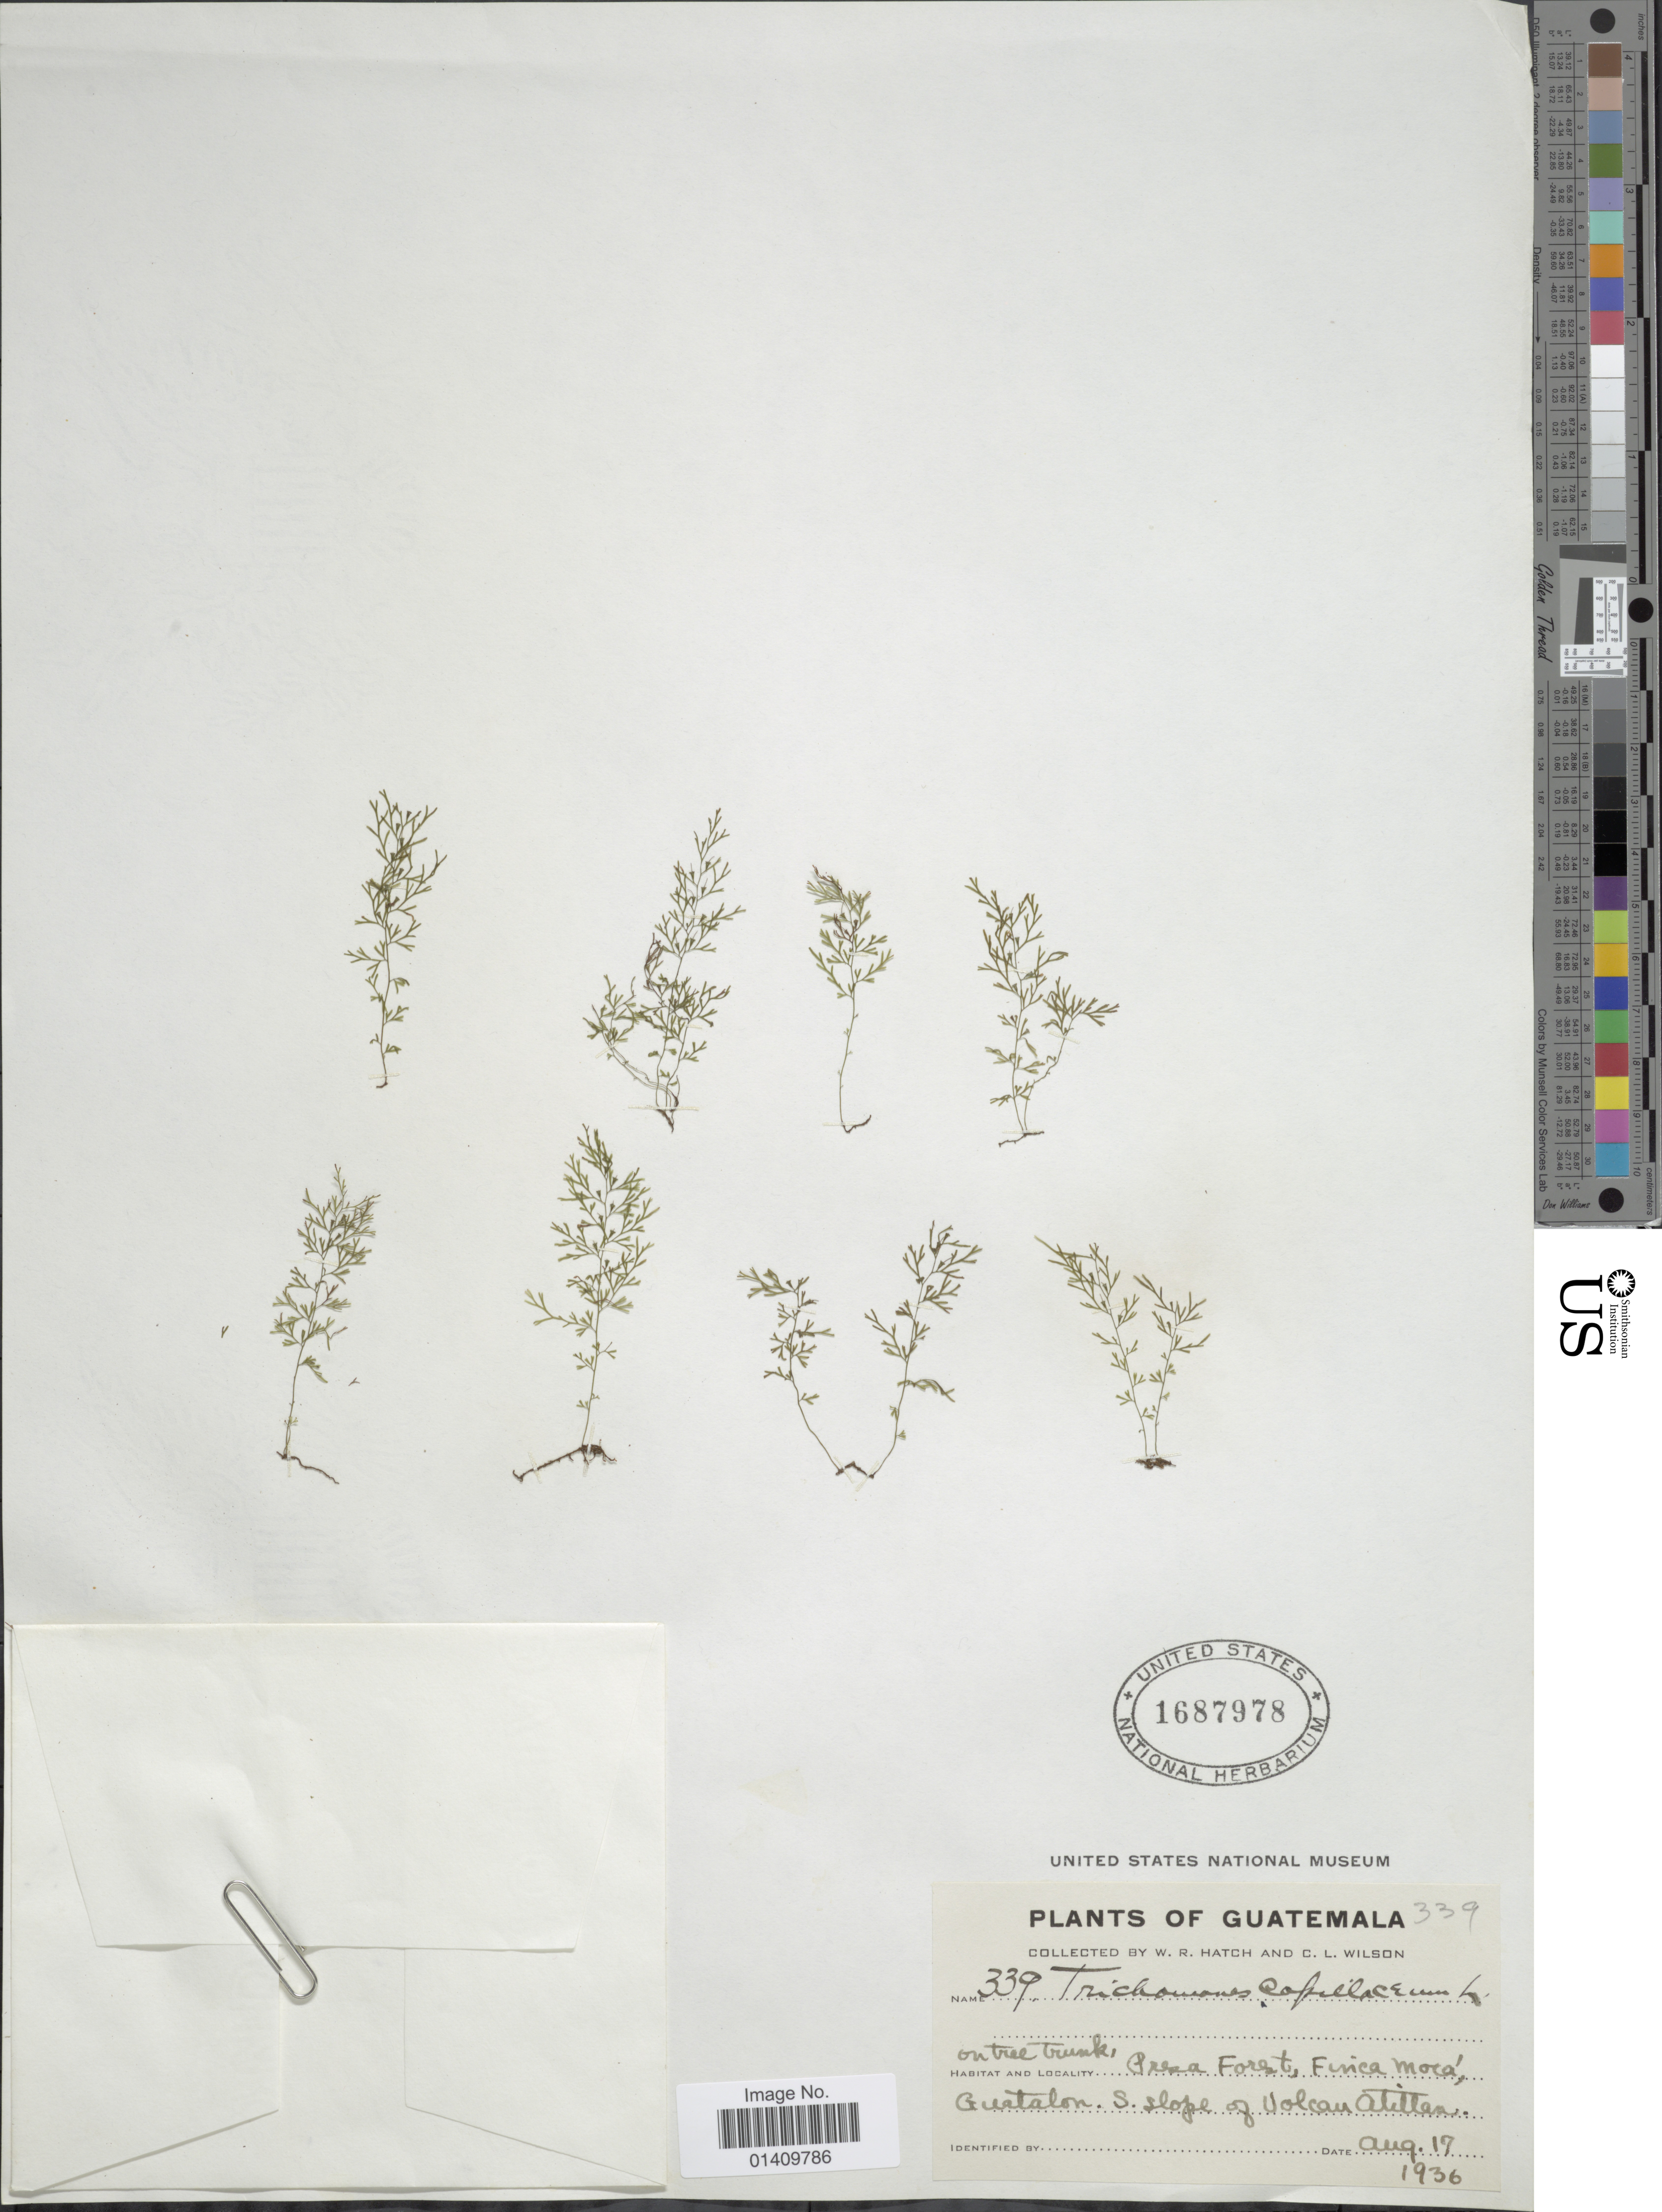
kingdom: Plantae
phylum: Tracheophyta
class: Polypodiopsida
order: Hymenophyllales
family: Hymenophyllaceae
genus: Polyphlebium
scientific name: Polyphlebium capillaceum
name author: (L.) Ebihara & Dubuisson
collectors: W. Hatch & C. L. Wilson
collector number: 339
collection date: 1936-08-17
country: Guatemala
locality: Presa forest Finca Moca Guatalon S. slope of Volcan Atitlan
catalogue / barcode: US 1687978